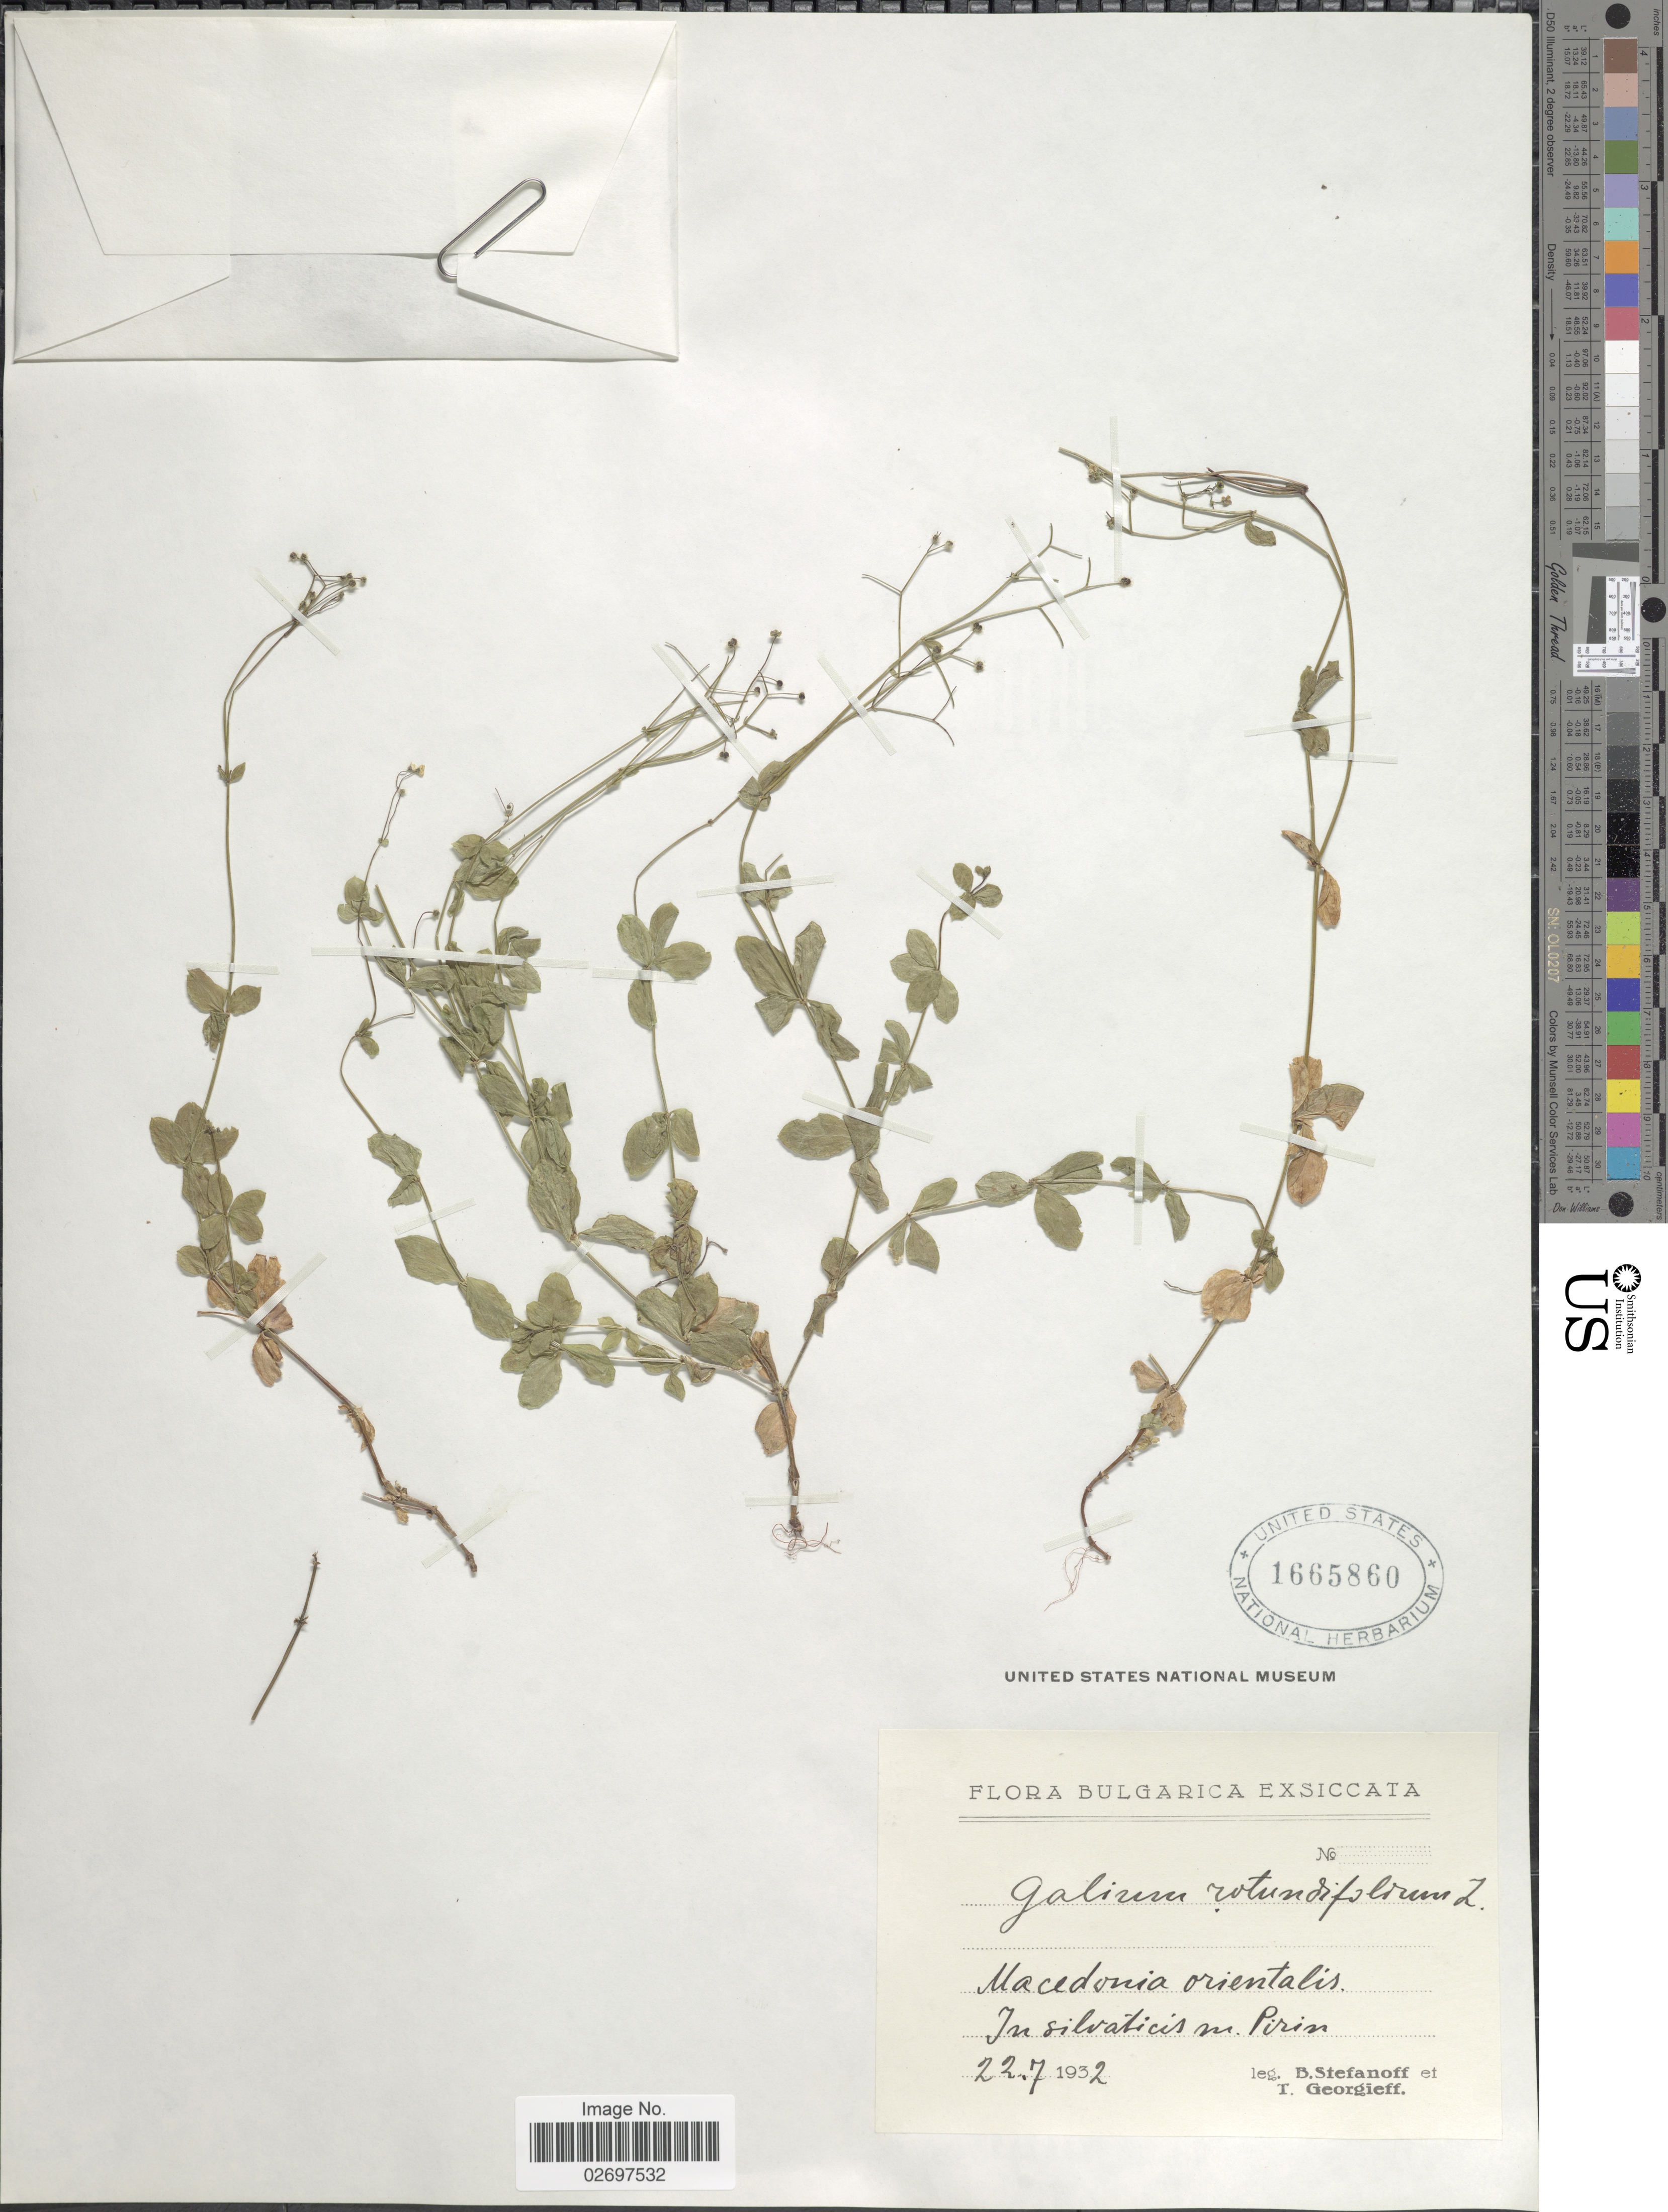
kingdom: Plantae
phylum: Tracheophyta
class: Magnoliopsida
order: Gentianales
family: Rubiaceae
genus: Galium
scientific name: Galium rotundifolium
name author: L.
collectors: B. Stefanoff & T. Georgieff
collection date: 1932-07-22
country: Bulgaria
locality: Macedonia orientalis. In silvaticus m. Pirin.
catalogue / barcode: US 1665860